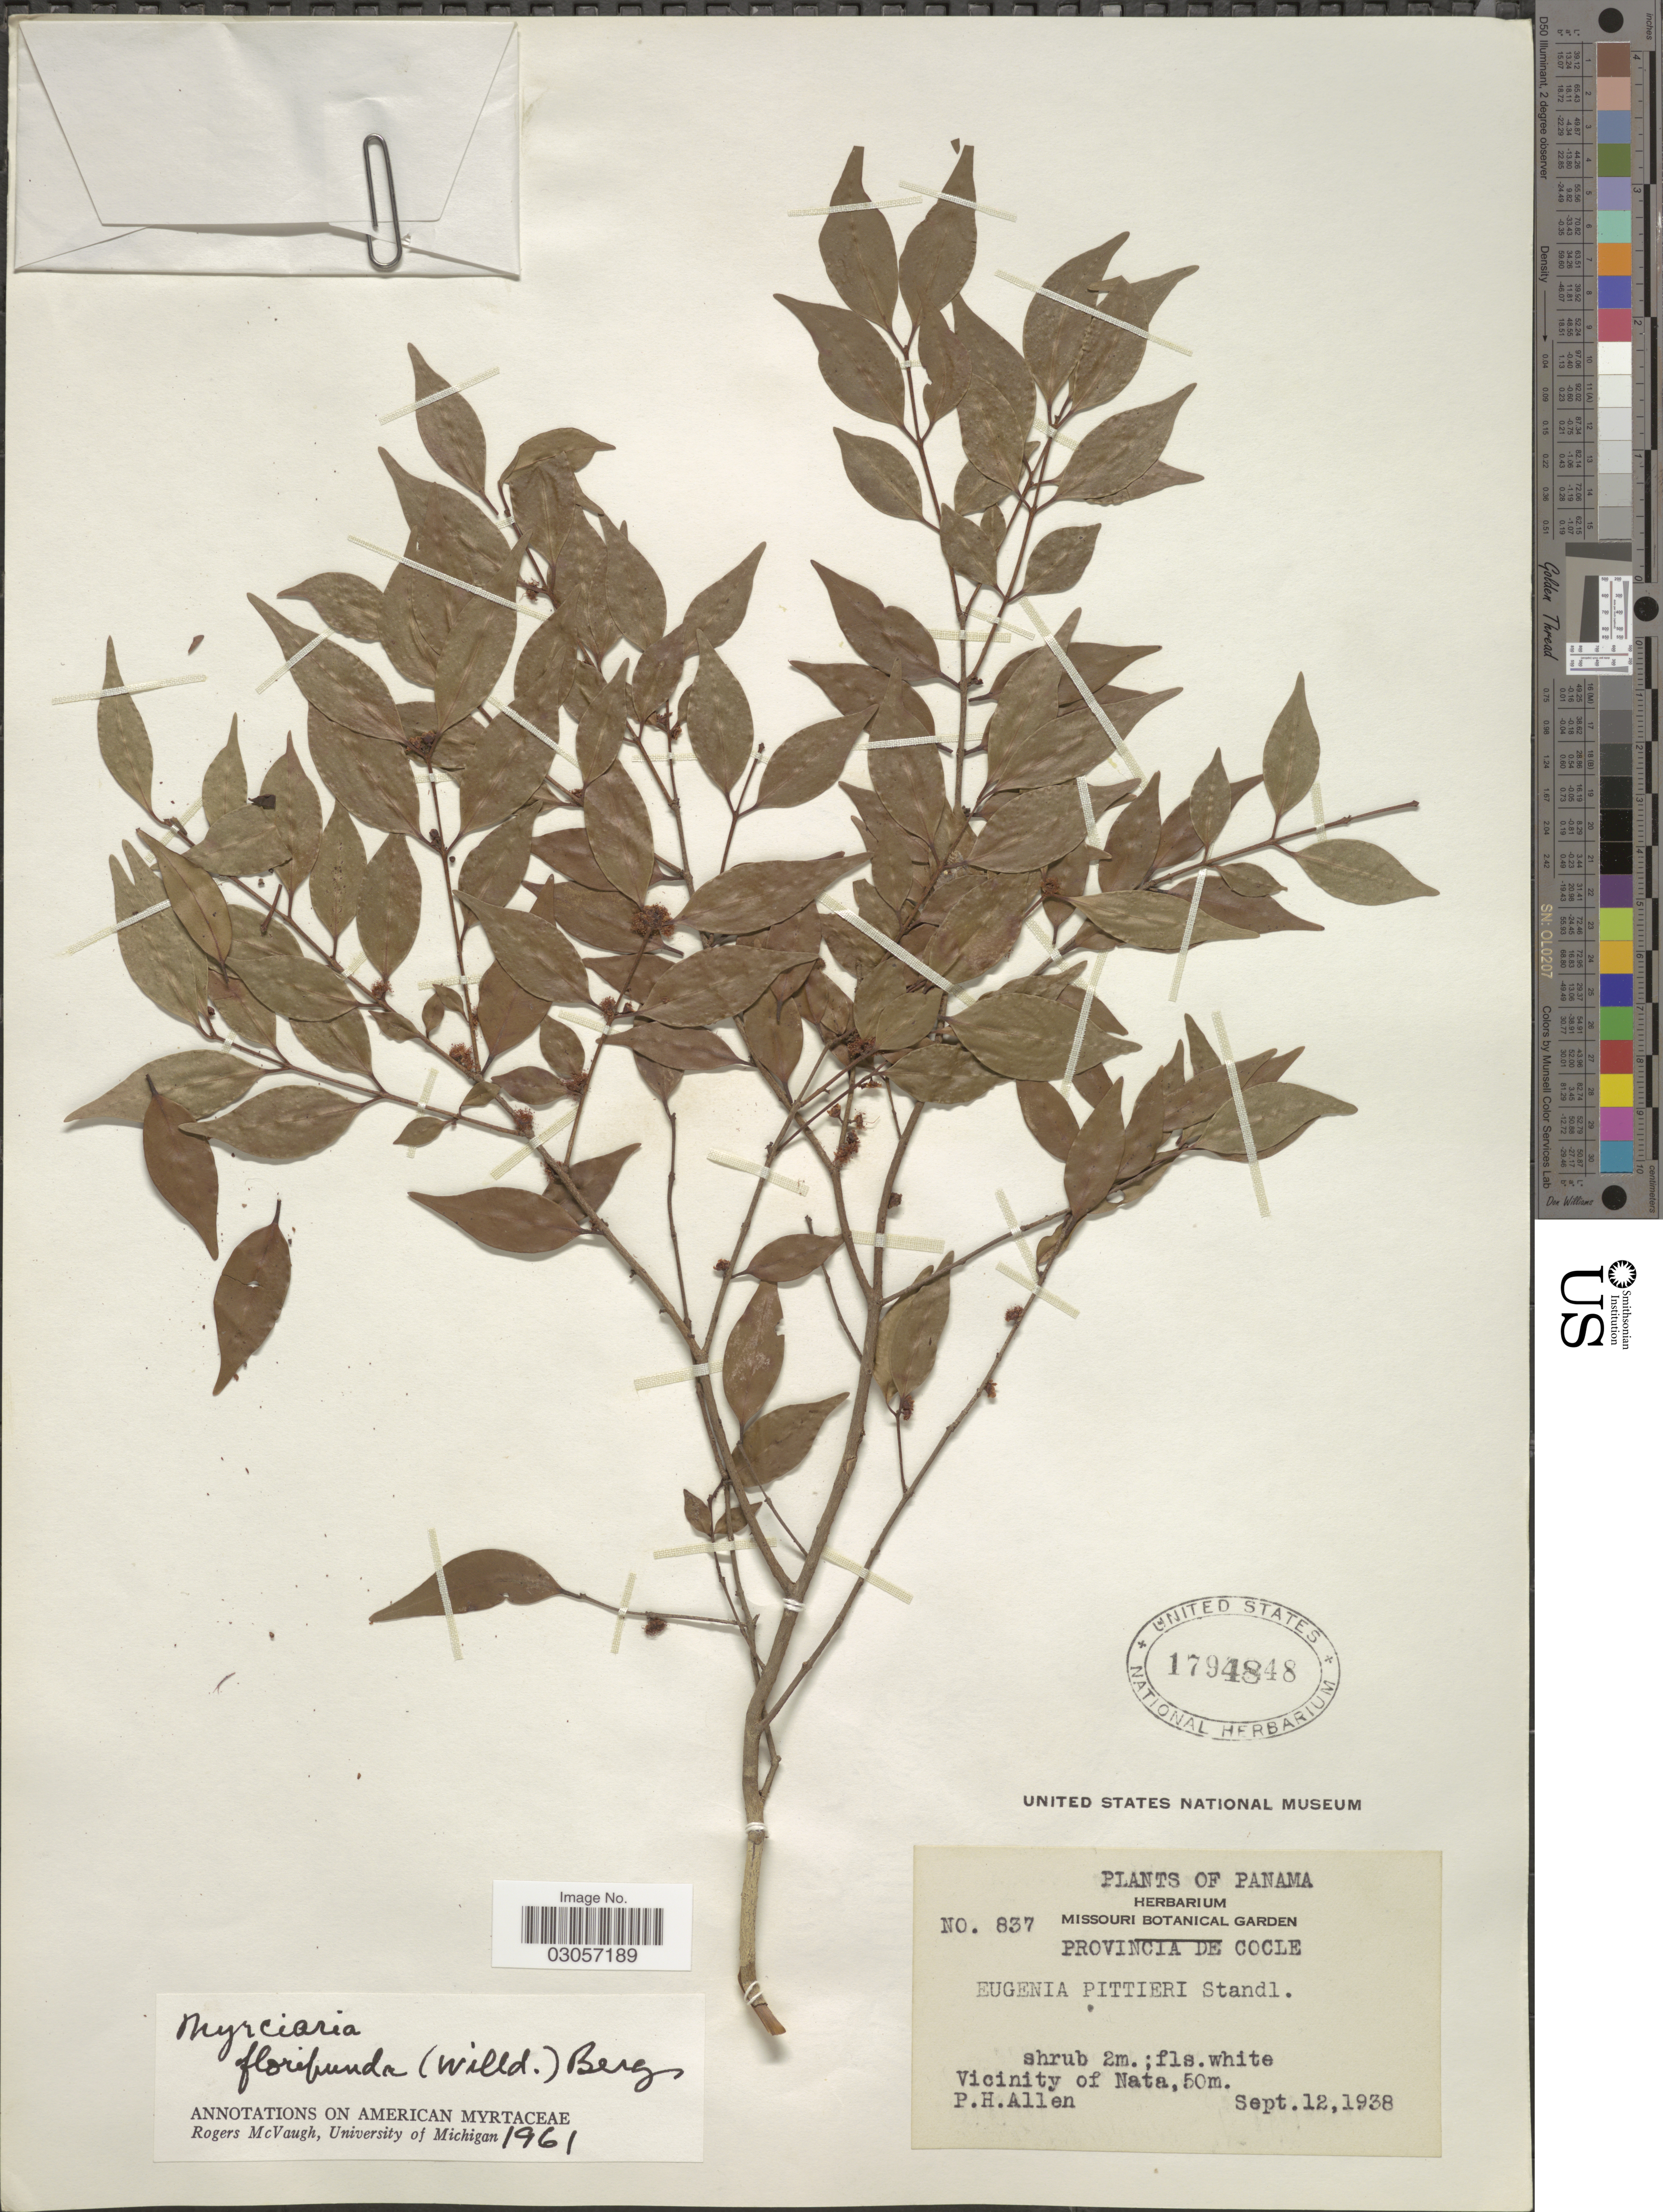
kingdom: Plantae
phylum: Tracheophyta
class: Magnoliopsida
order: Myrtales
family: Myrtaceae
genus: Myrciaria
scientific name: Myrciaria floribunda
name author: (H. West ex Willd.) O. Berg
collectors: P. H. Allen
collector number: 837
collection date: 1938-09-12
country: Panama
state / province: Coclé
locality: Provincia De Cocle, Vicinity of Nata.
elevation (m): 50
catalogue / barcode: US 1794848